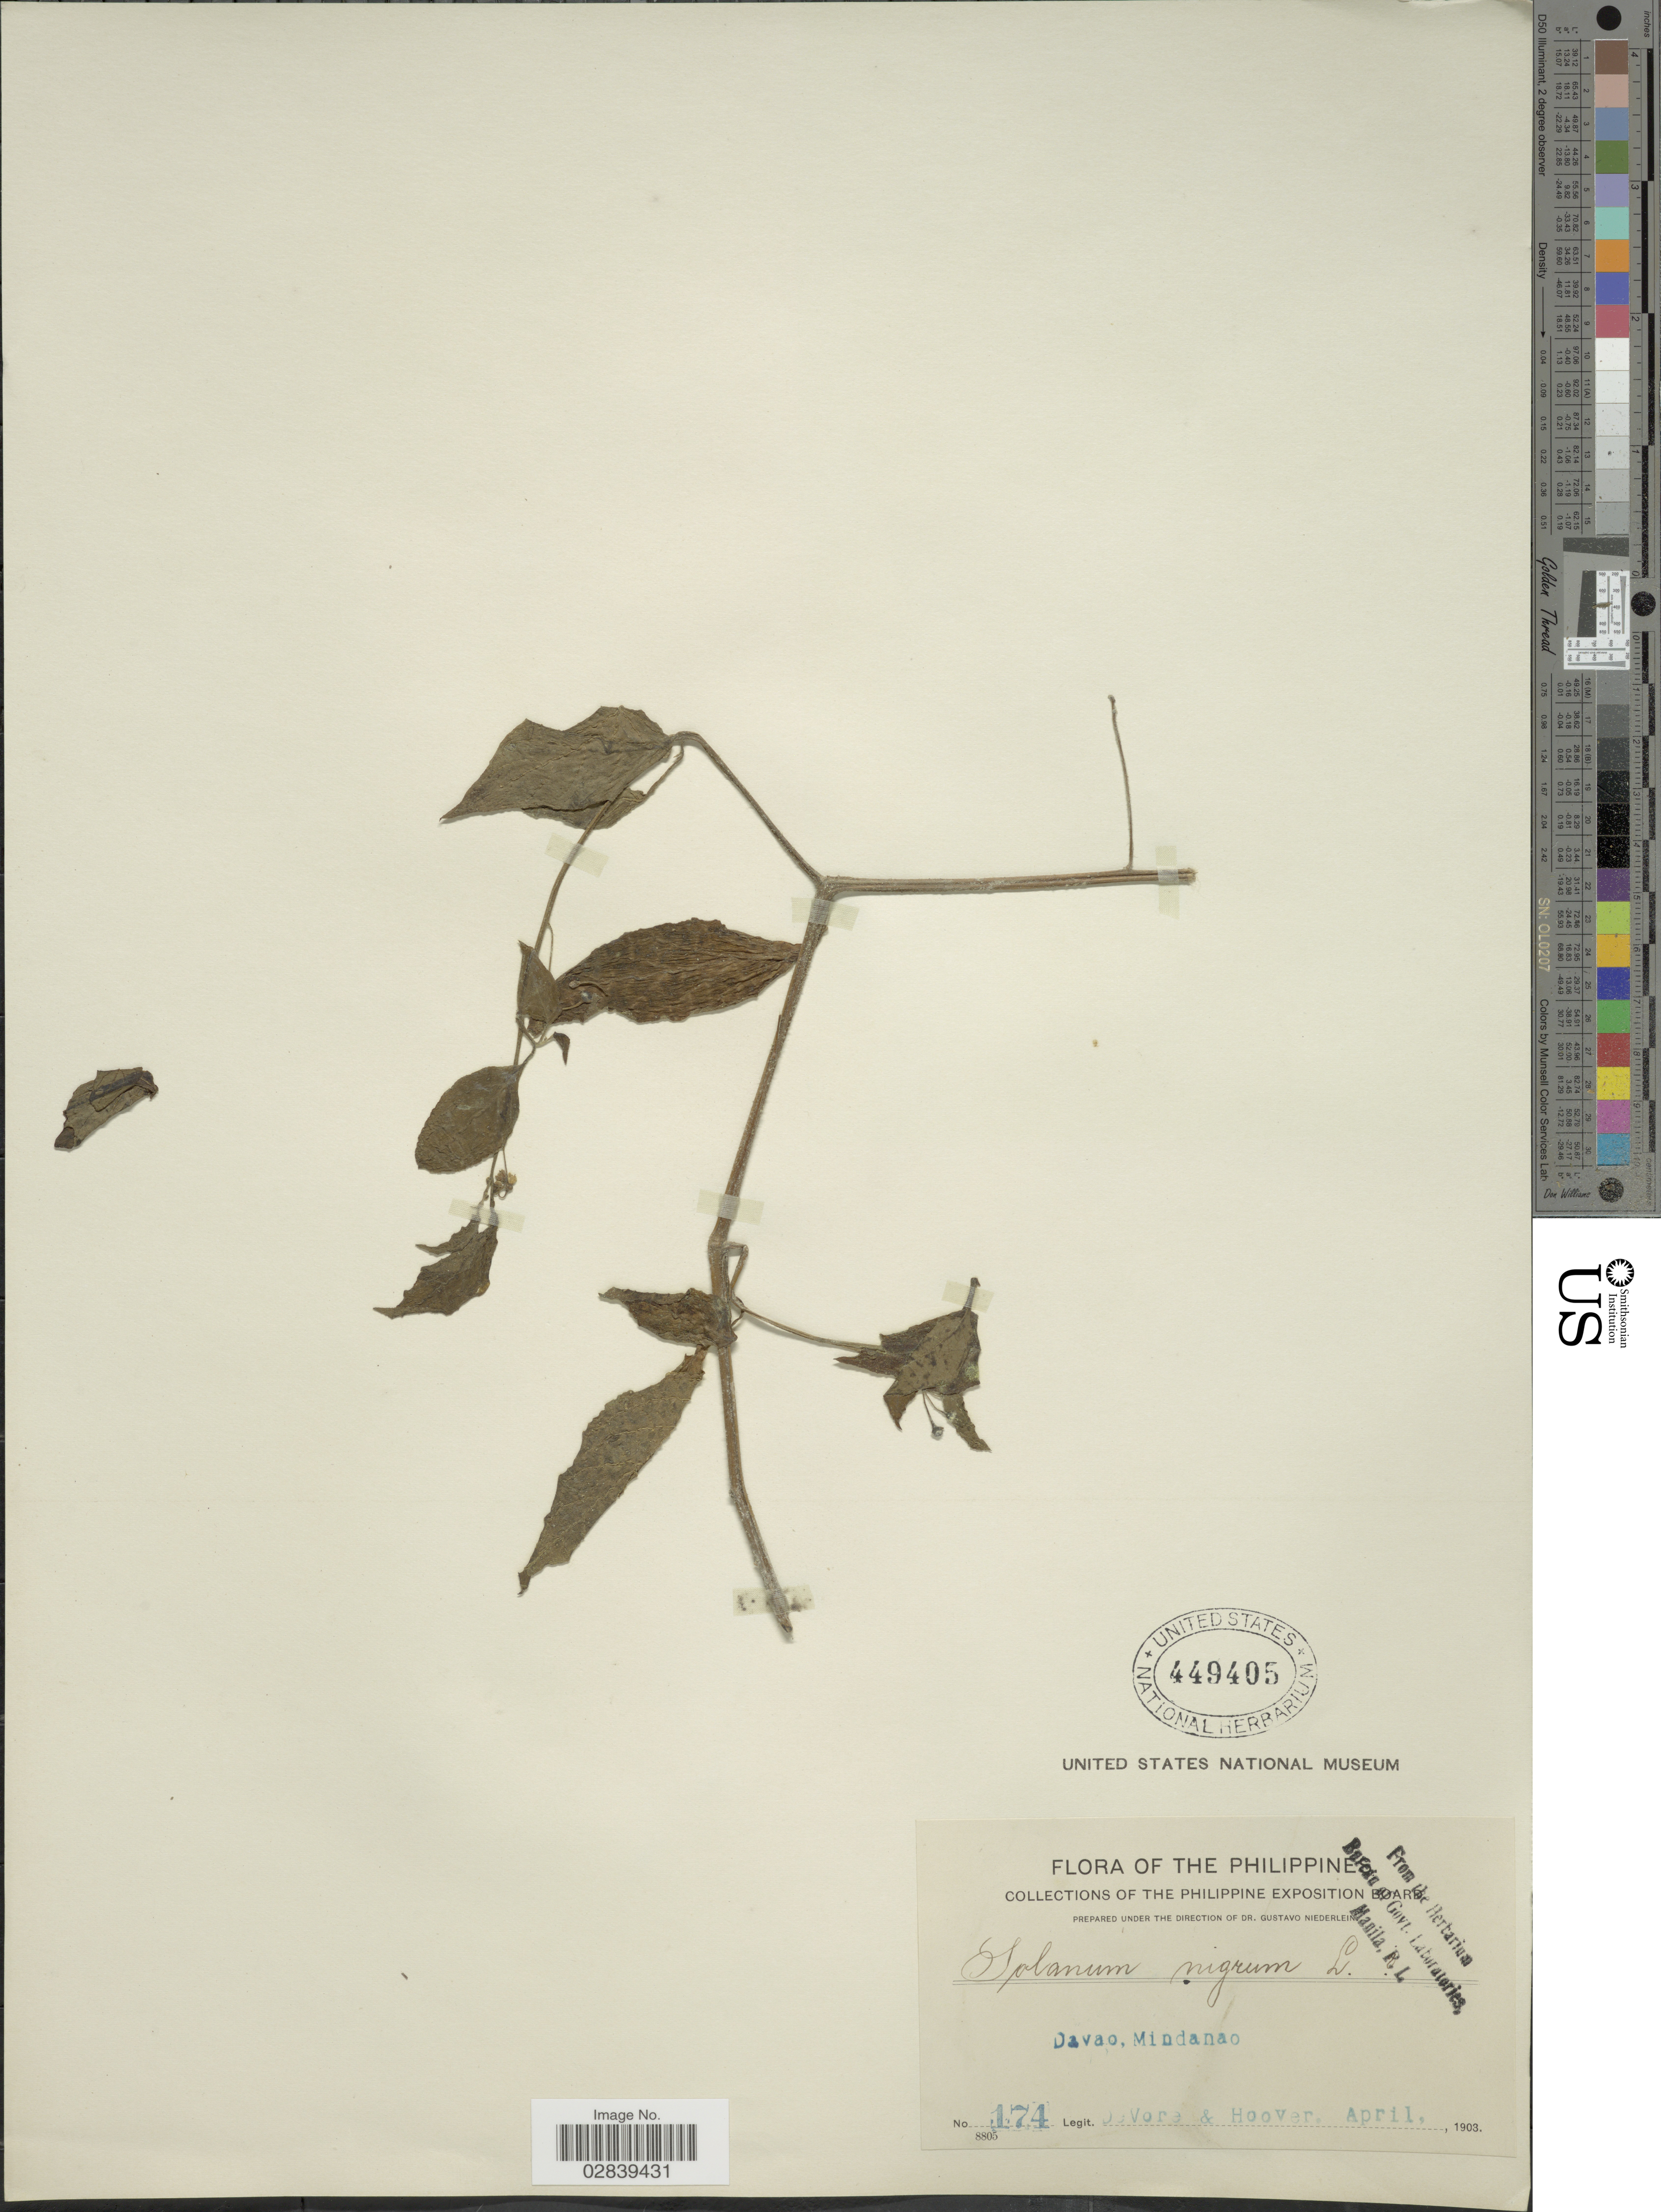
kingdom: Plantae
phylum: Tracheophyta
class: Magnoliopsida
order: Solanales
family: Solanaceae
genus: Solanum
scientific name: Solanum nigrum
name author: L.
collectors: B. F. DeVore & -- Hoover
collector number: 174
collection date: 1903-04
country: Philippines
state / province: Davao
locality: Davao, Mindanao.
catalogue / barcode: US 449405